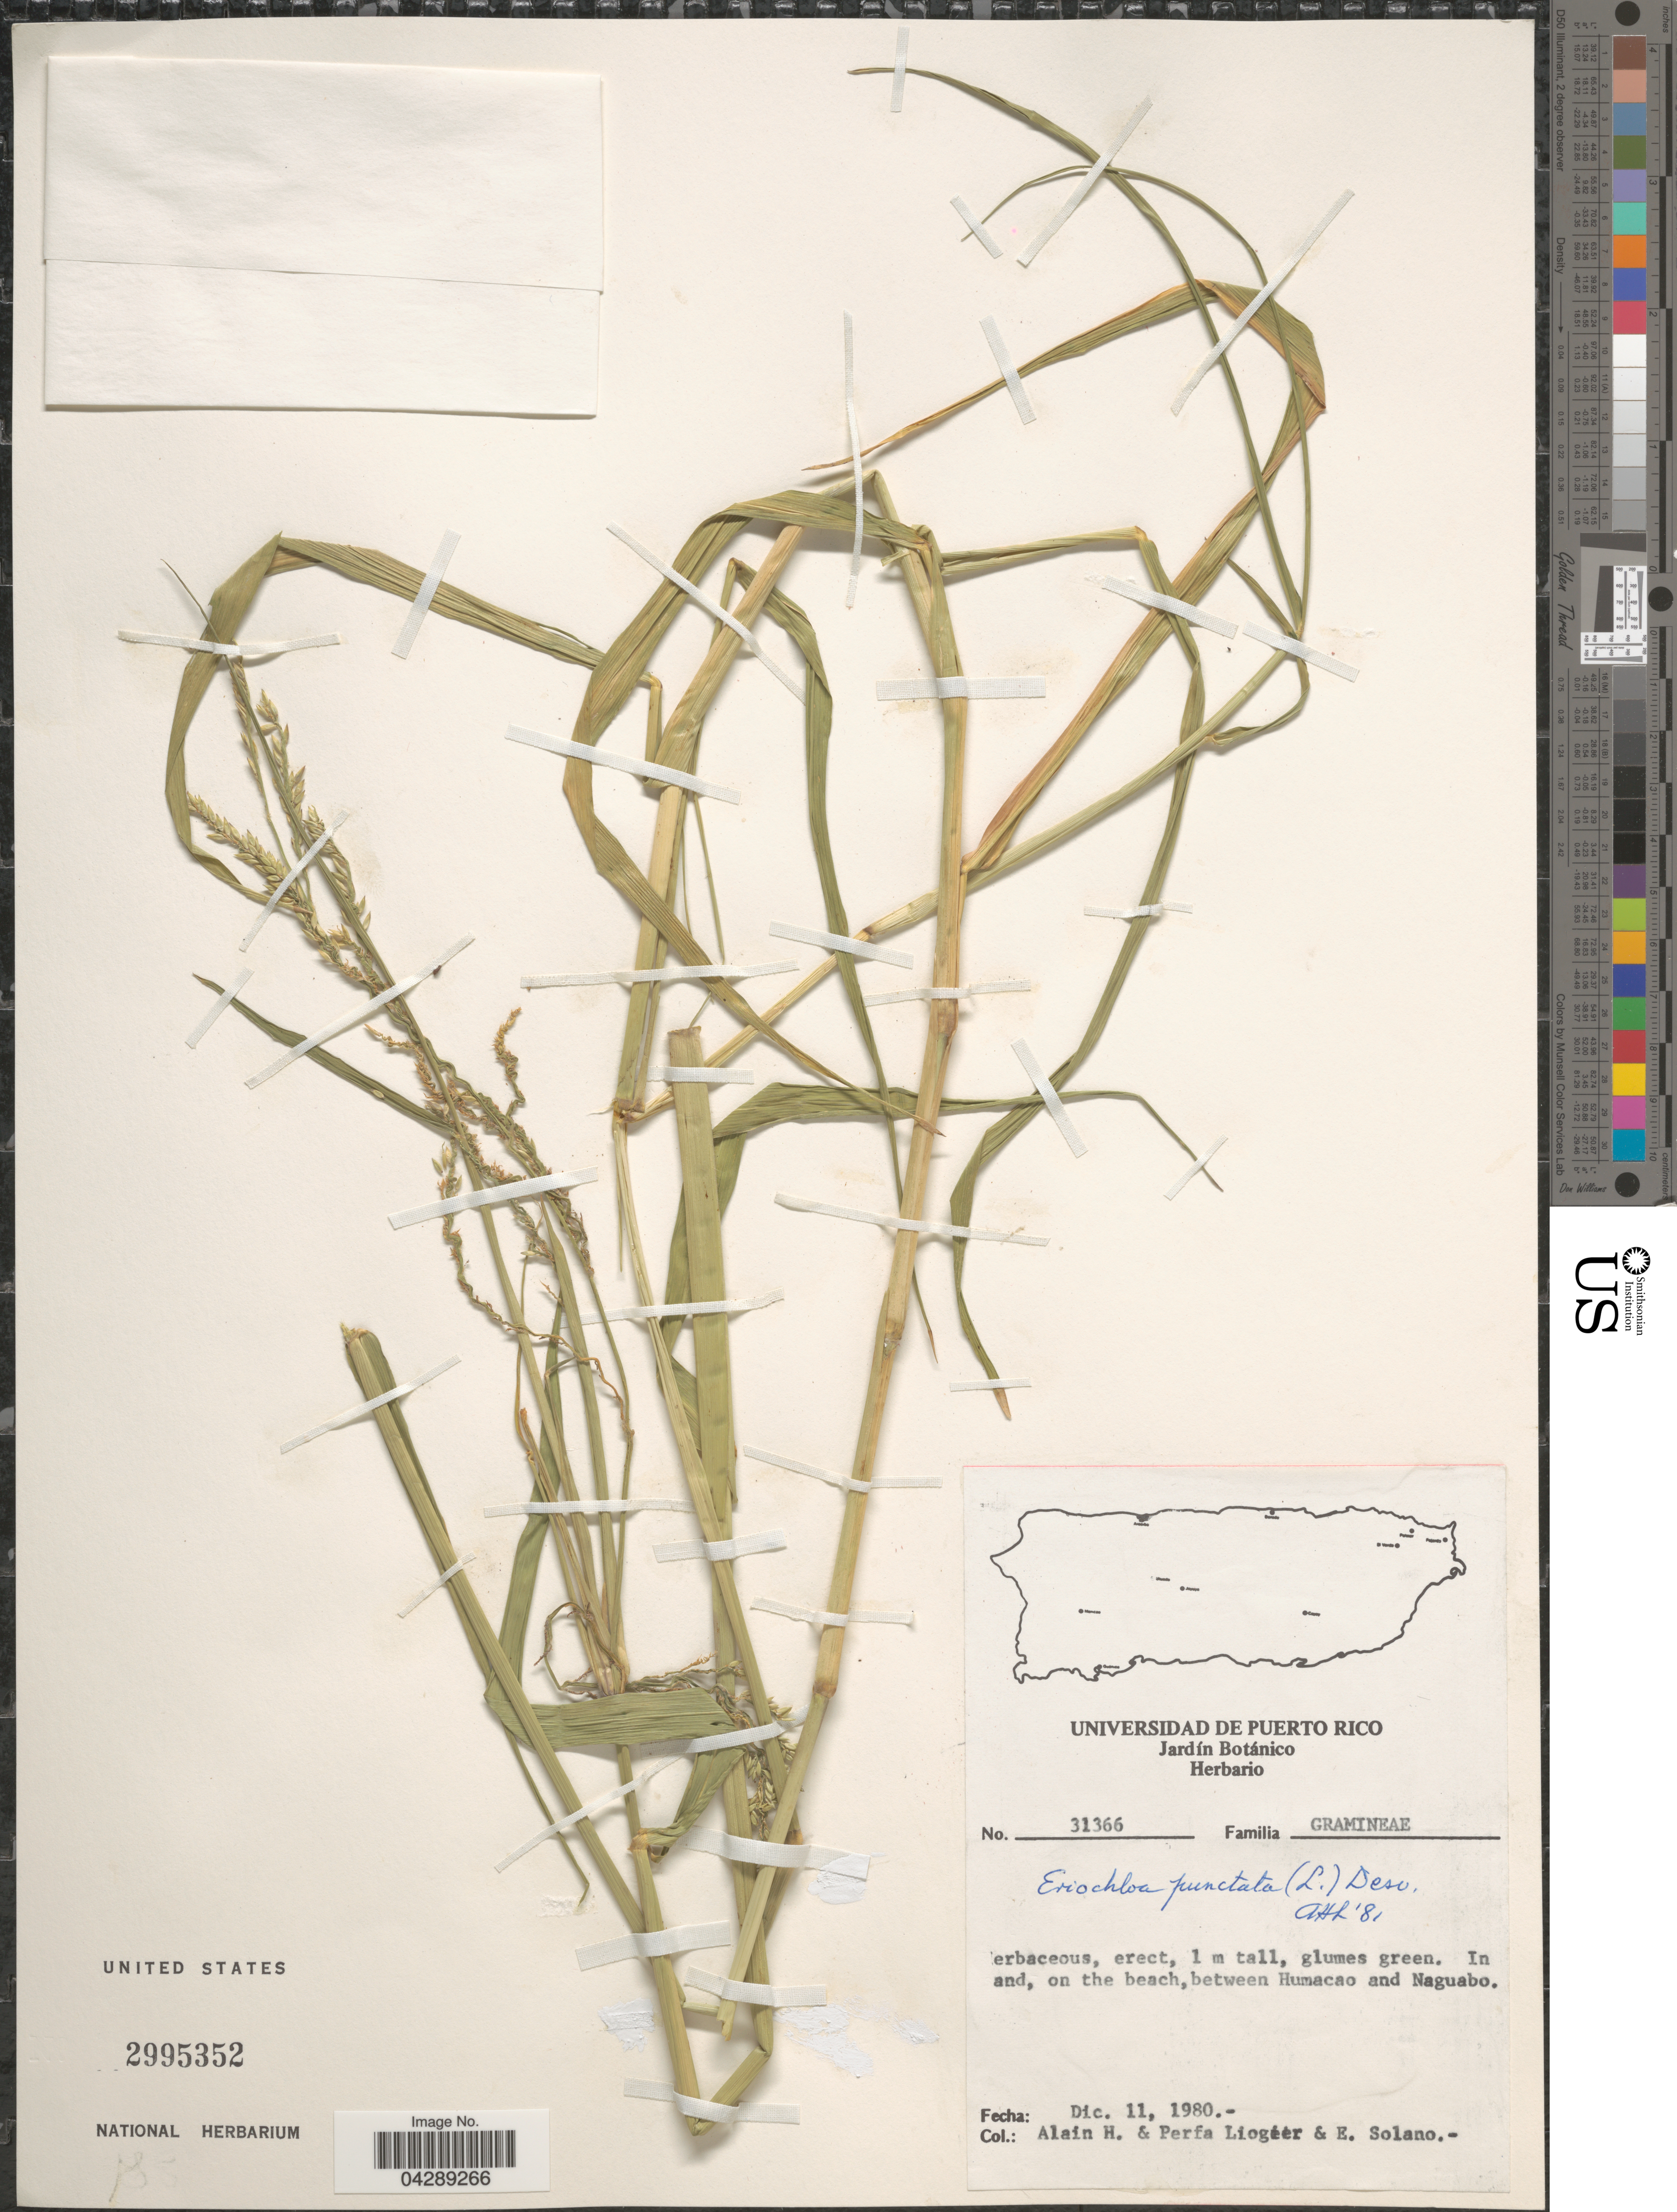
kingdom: Plantae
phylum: Tracheophyta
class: Liliopsida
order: Poales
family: Poaceae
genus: Eriochloa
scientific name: Eriochloa punctata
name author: (L.) Desv. ex Ham.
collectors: A. H. Liogier, P. Liogier & E. Solano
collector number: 31366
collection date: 1980-12-11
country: Puerto Rico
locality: In and, on the beach, between Humacao and Naguabo.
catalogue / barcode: US 2995352